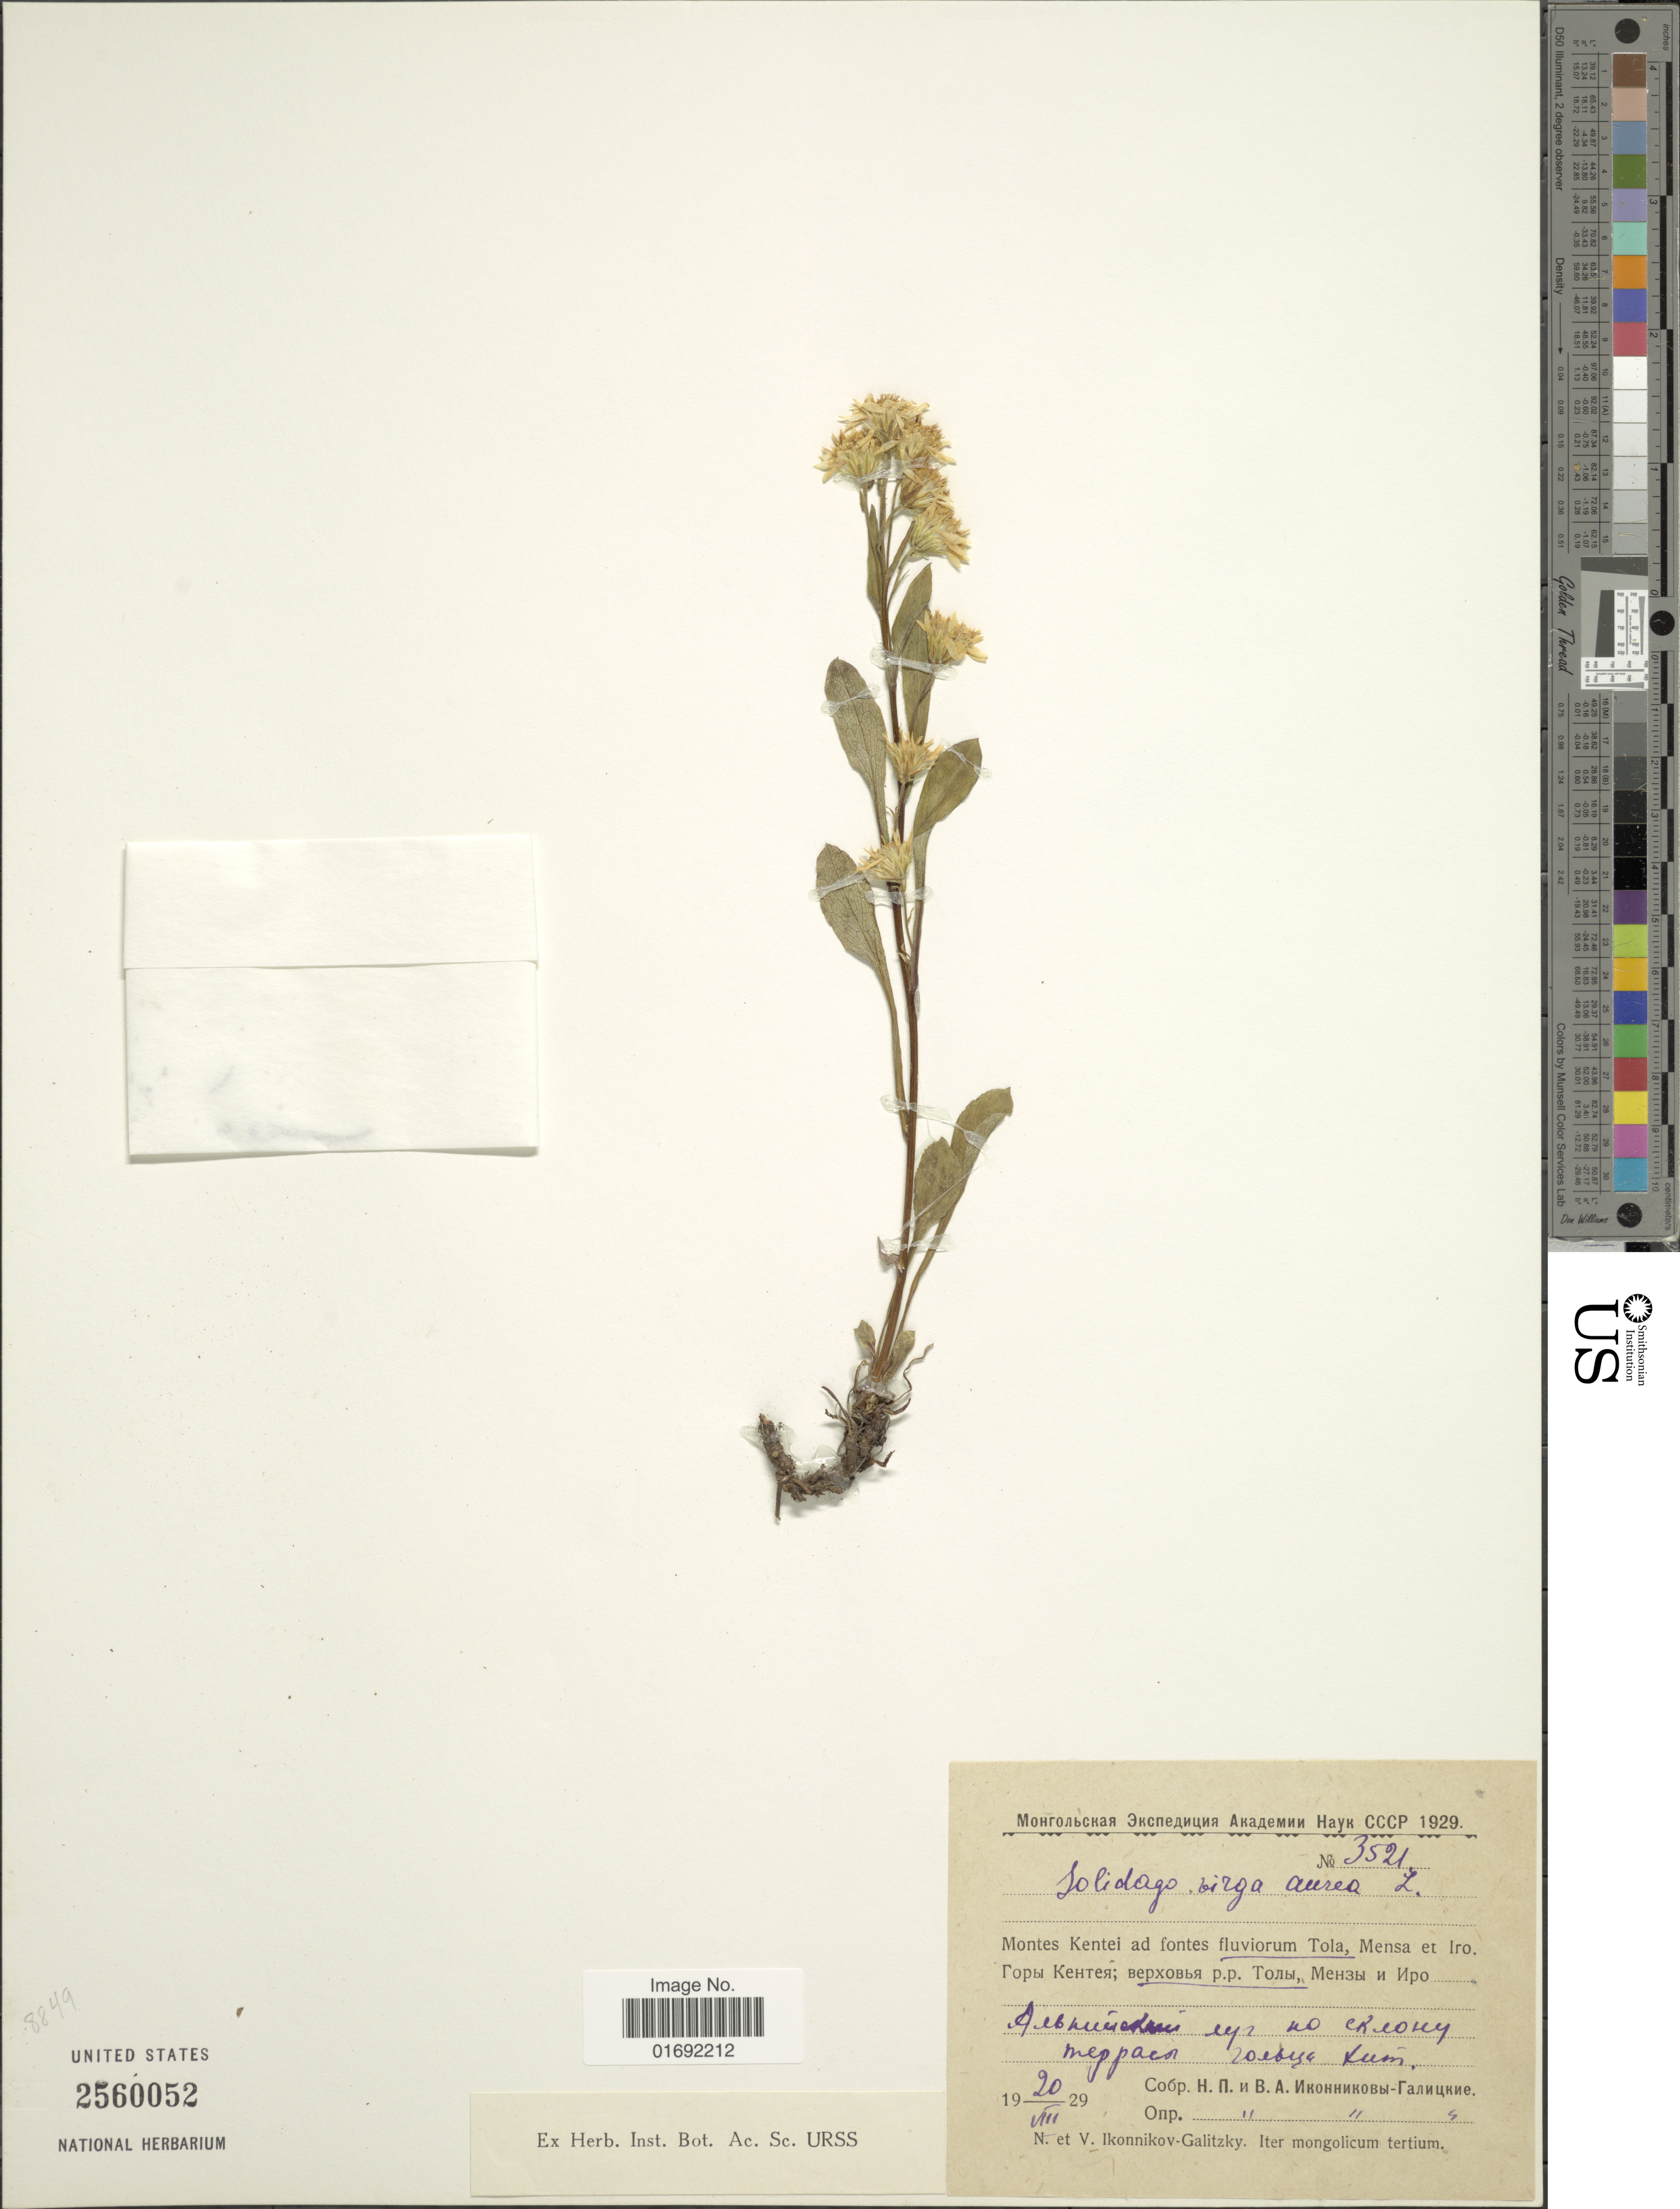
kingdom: Plantae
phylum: Tracheophyta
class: Magnoliopsida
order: Asterales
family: Asteraceae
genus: Solidago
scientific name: Solidago virgaurea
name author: L.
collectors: N. P. Ikonnikov-Galitzky & V. Ikonnikov-Galitzky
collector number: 3521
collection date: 1929-08-20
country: Mongolia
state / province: Hentiy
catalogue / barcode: US 2560052